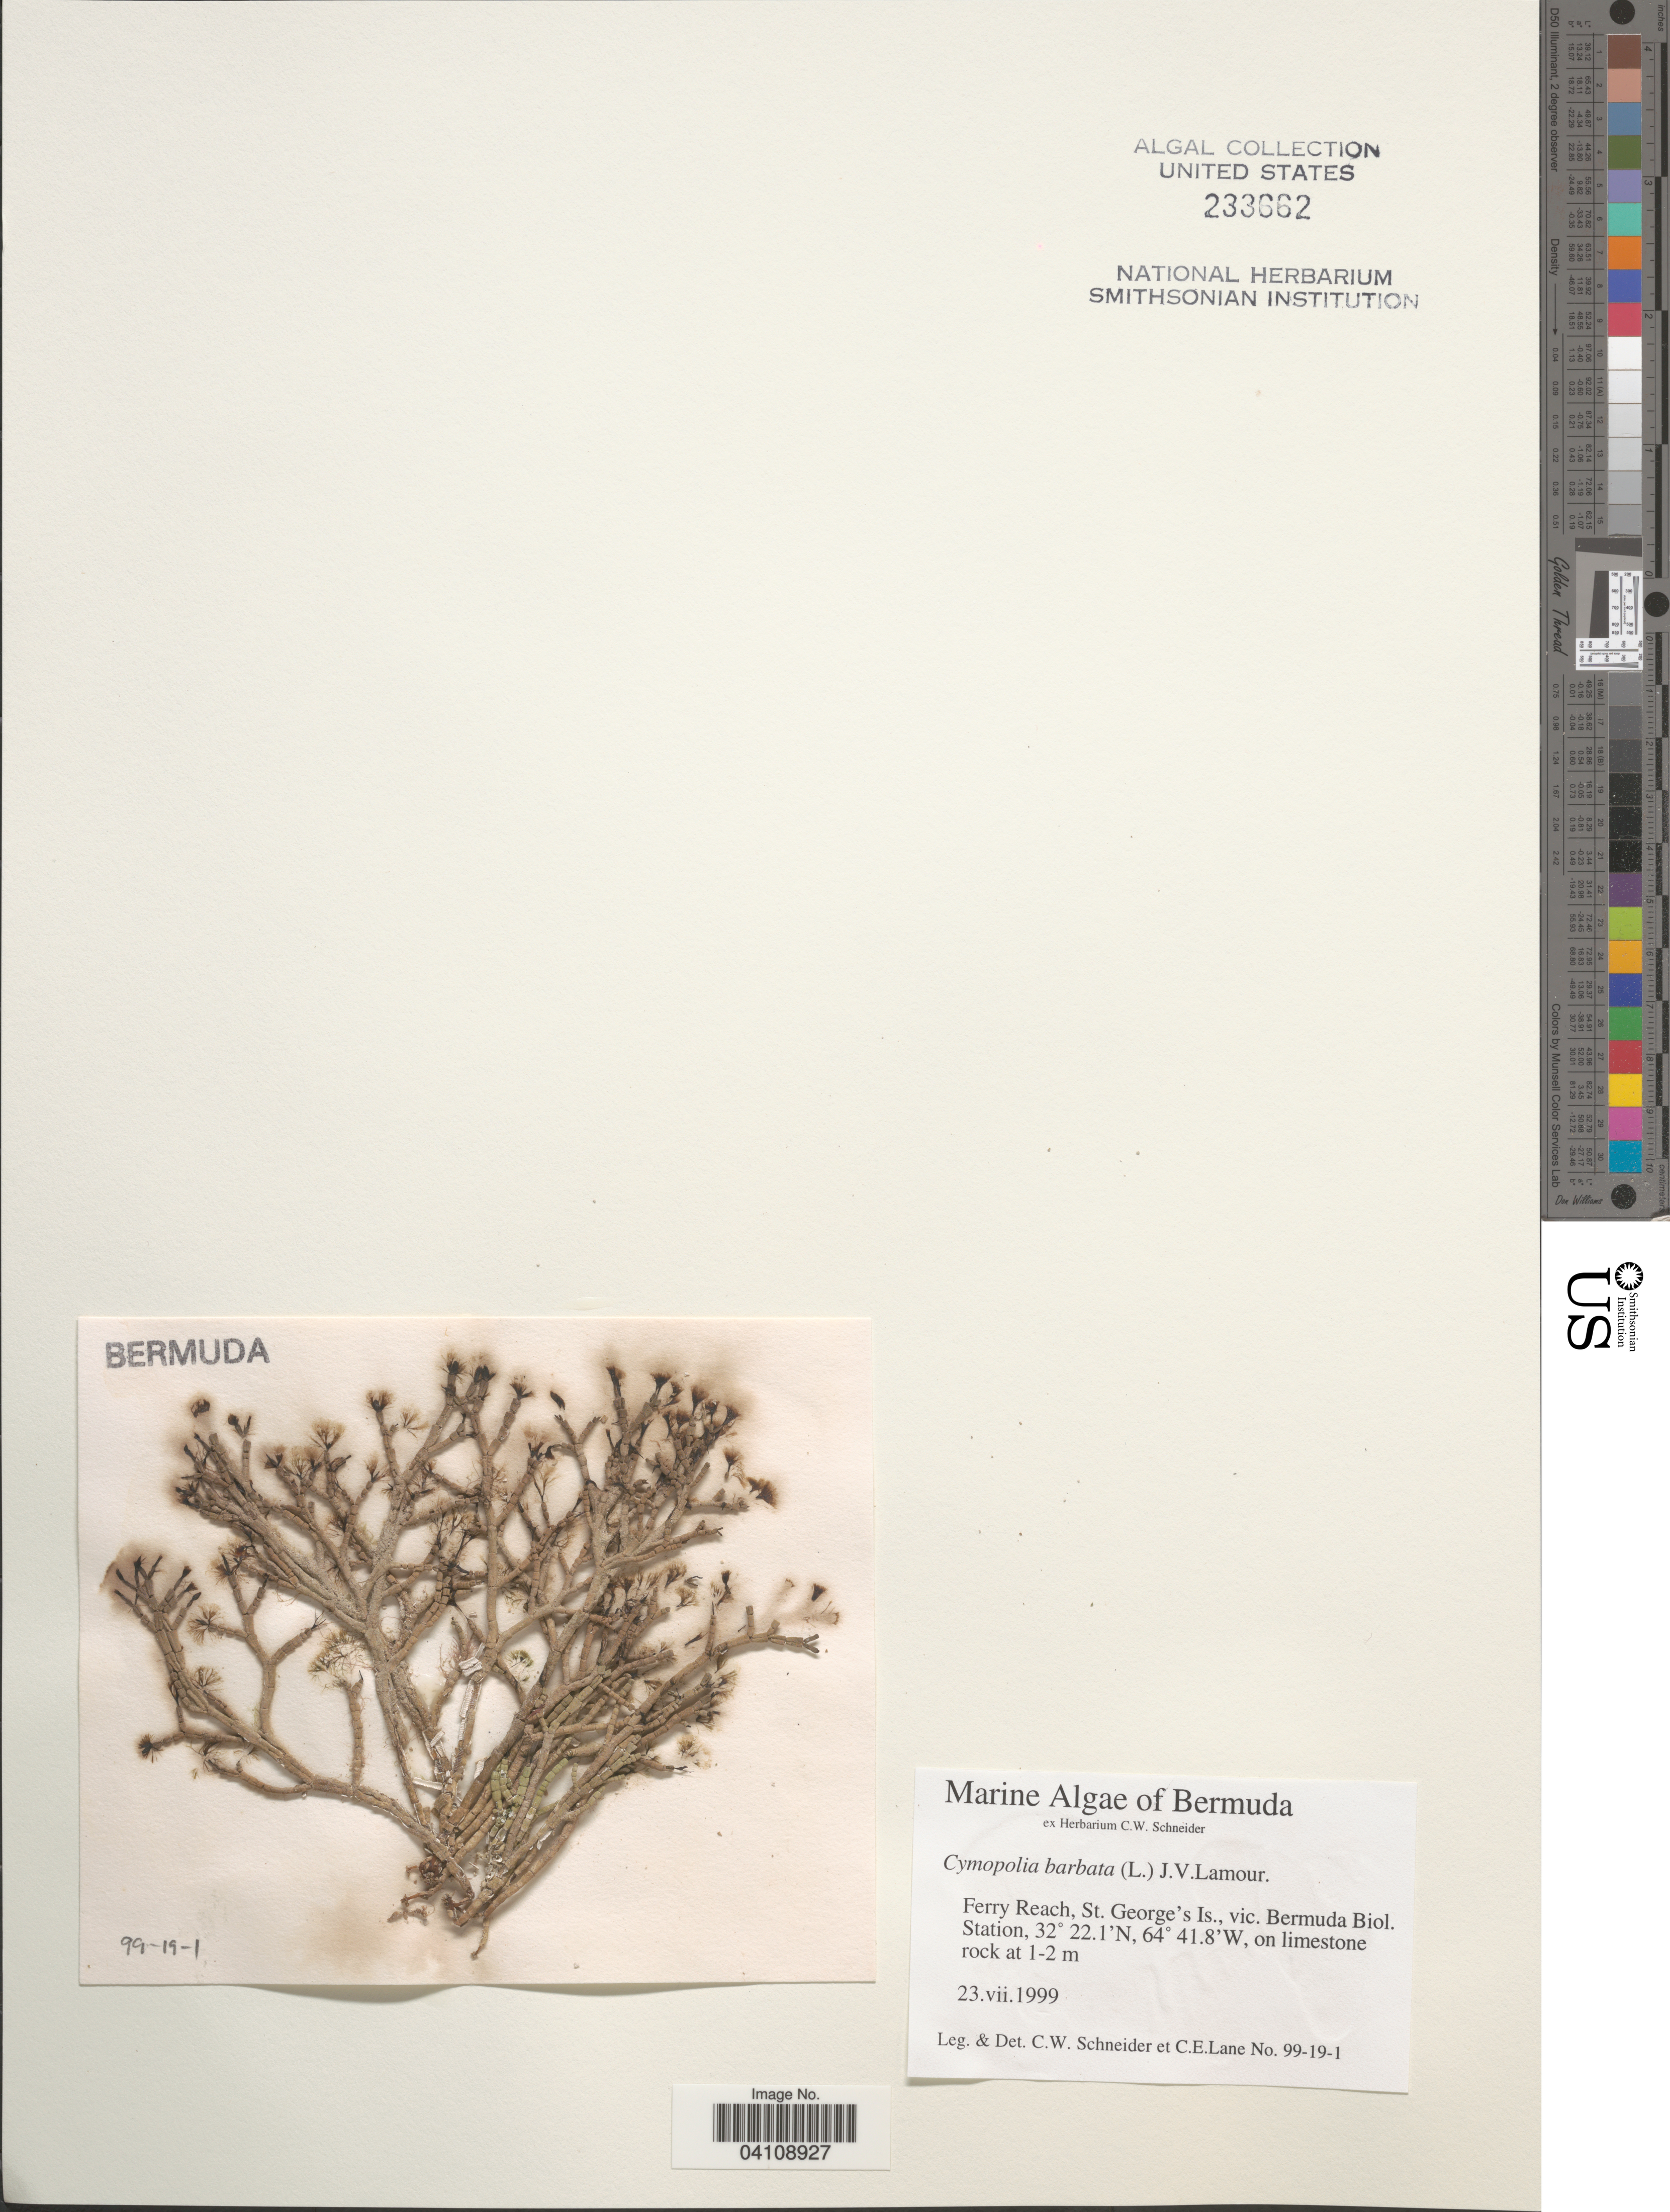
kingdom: Plantae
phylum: Chlorophyta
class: Ulvophyceae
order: Dasycladales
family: Dasycladaceae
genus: Cymopolia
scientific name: Cymopolia barbata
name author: (L.) J.V.Lamouroux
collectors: C. W.Schneider & C. E. Lane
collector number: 99-19-1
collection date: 1999-07-23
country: Bermuda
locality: Ferry Reach, St. George's Is., vic. Bermuda Biol. Station.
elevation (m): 1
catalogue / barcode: US 233662